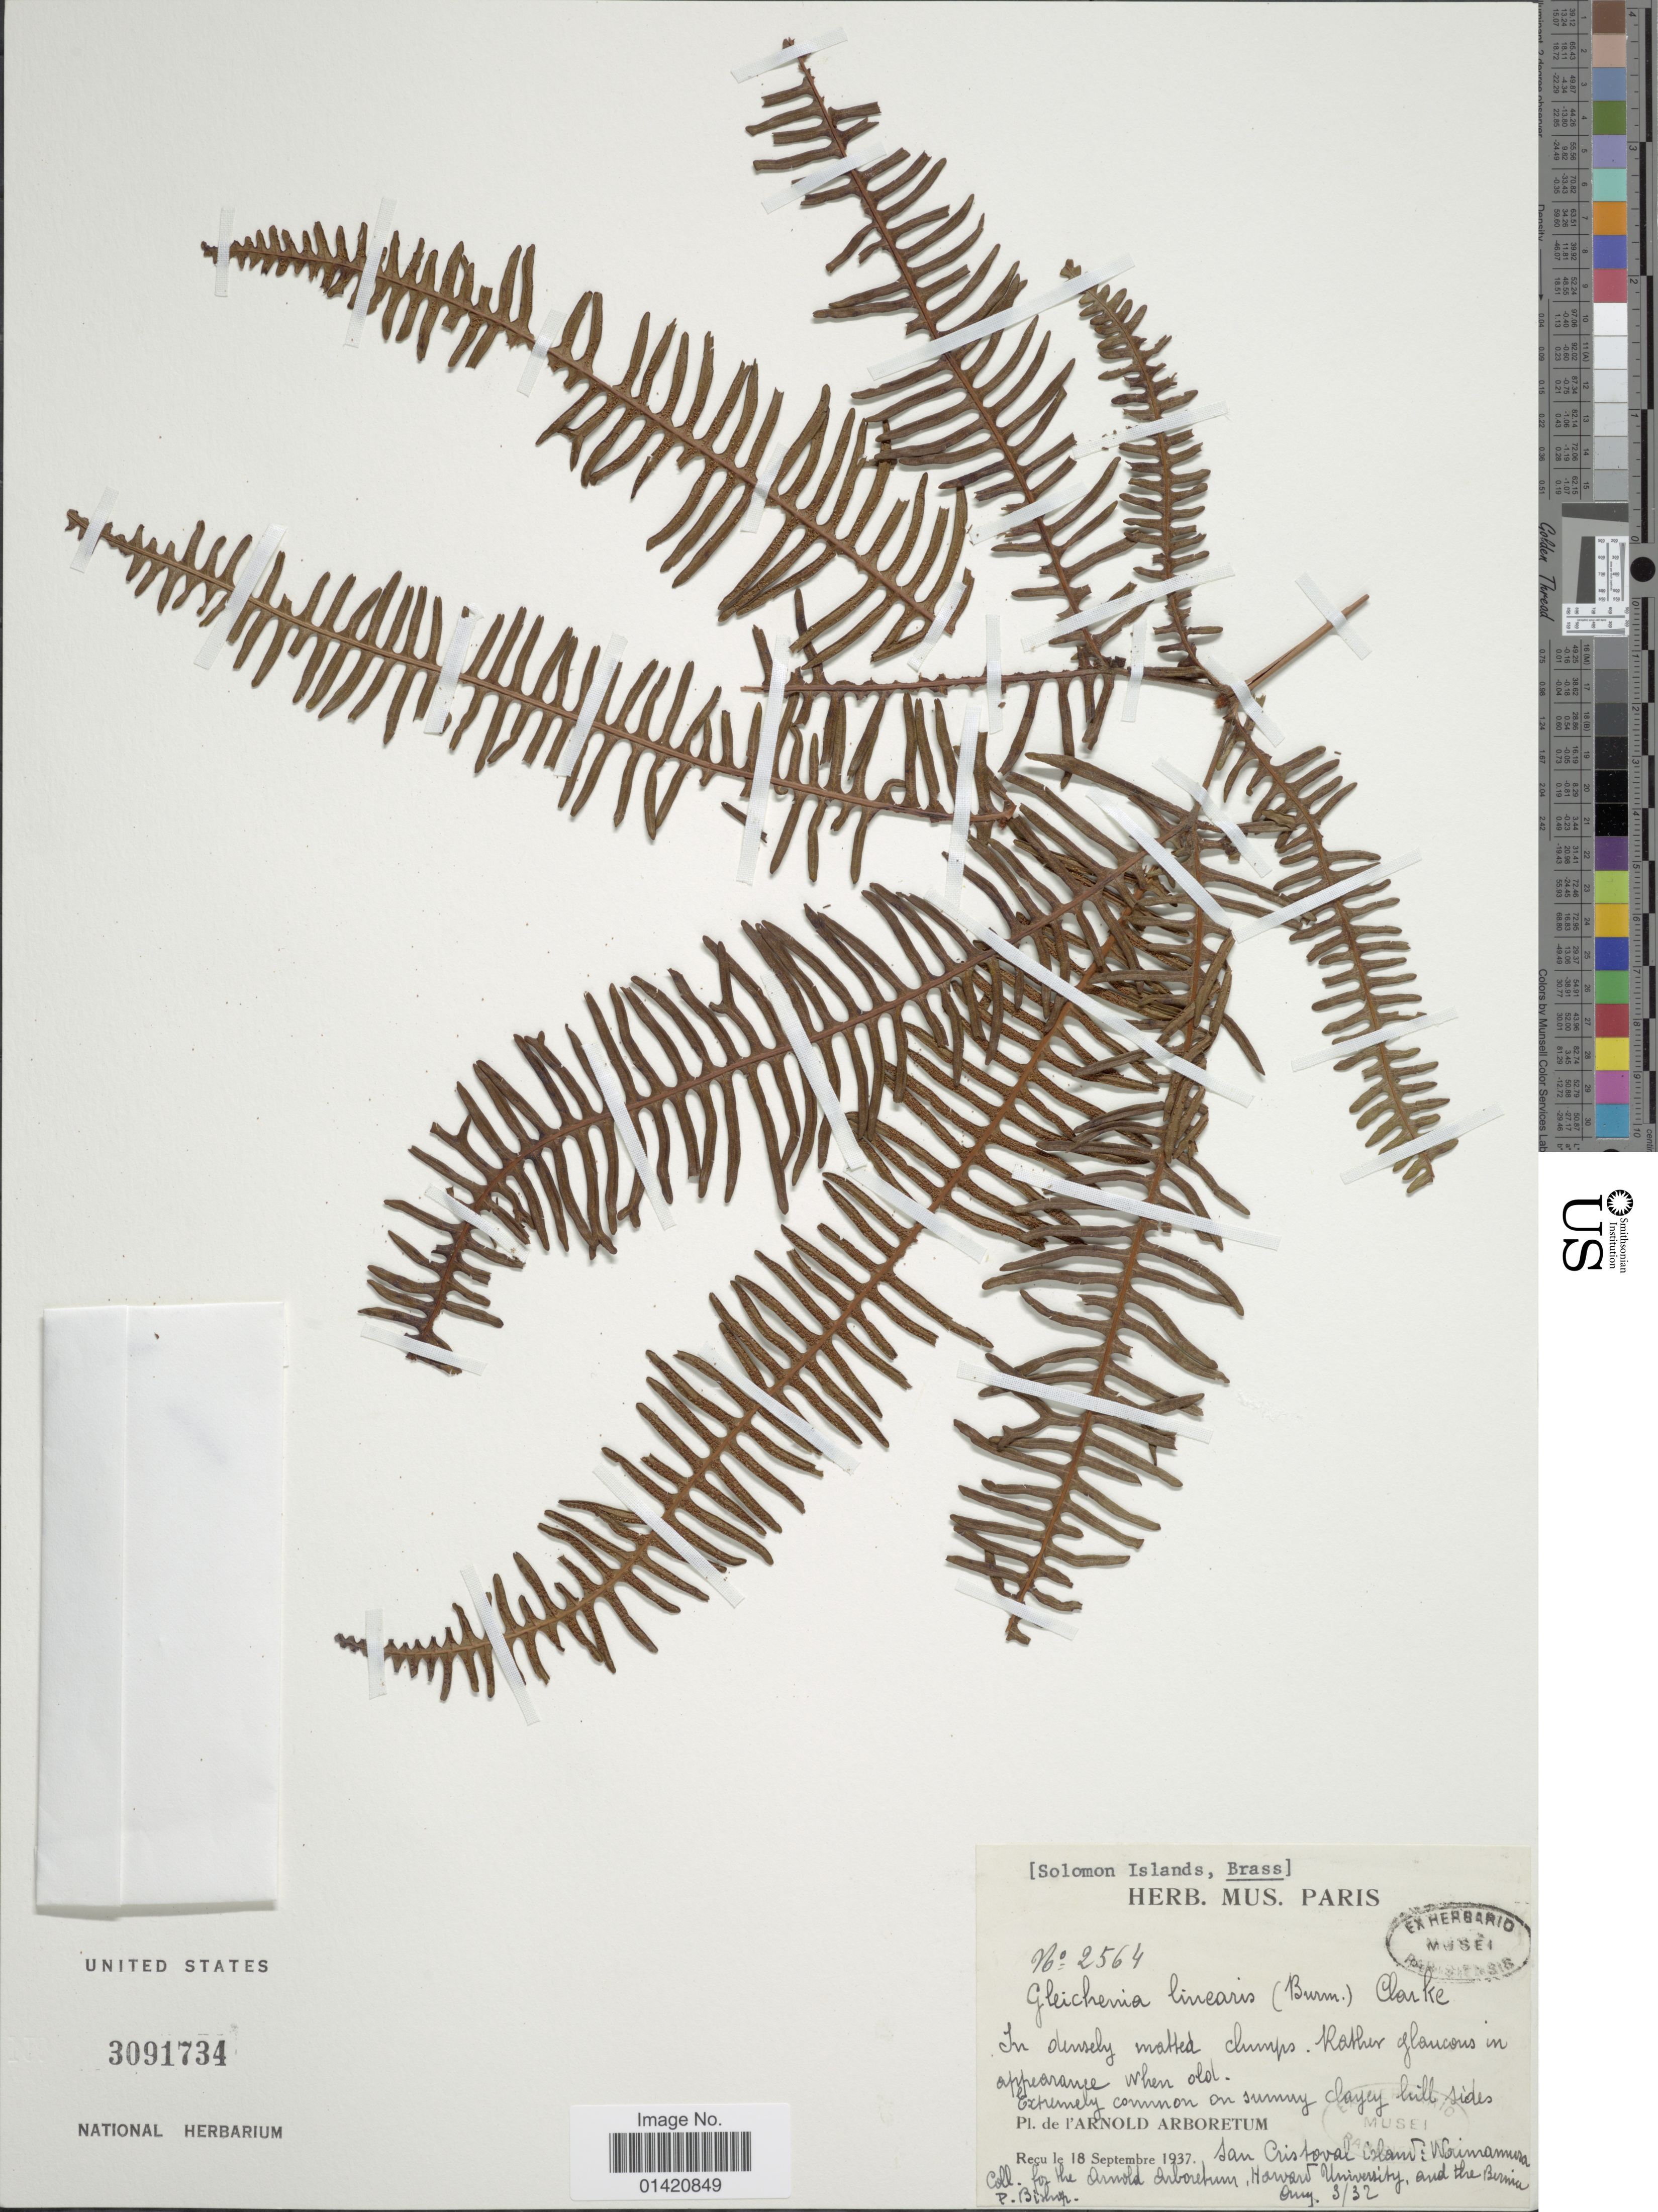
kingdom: Plantae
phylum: Tracheophyta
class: Polypodiopsida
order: Gleicheniales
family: Gleicheniaceae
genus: Dicranopteris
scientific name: Dicranopteris linearis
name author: (Burm. f.) Underw.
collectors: ex Arnold Arboretum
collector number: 2564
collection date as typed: Transcribed d/m/y: 3/8/32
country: Solomon Islands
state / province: Solomon Islands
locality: San Cristobal island: Waimamura [interpreted]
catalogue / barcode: US 3091734